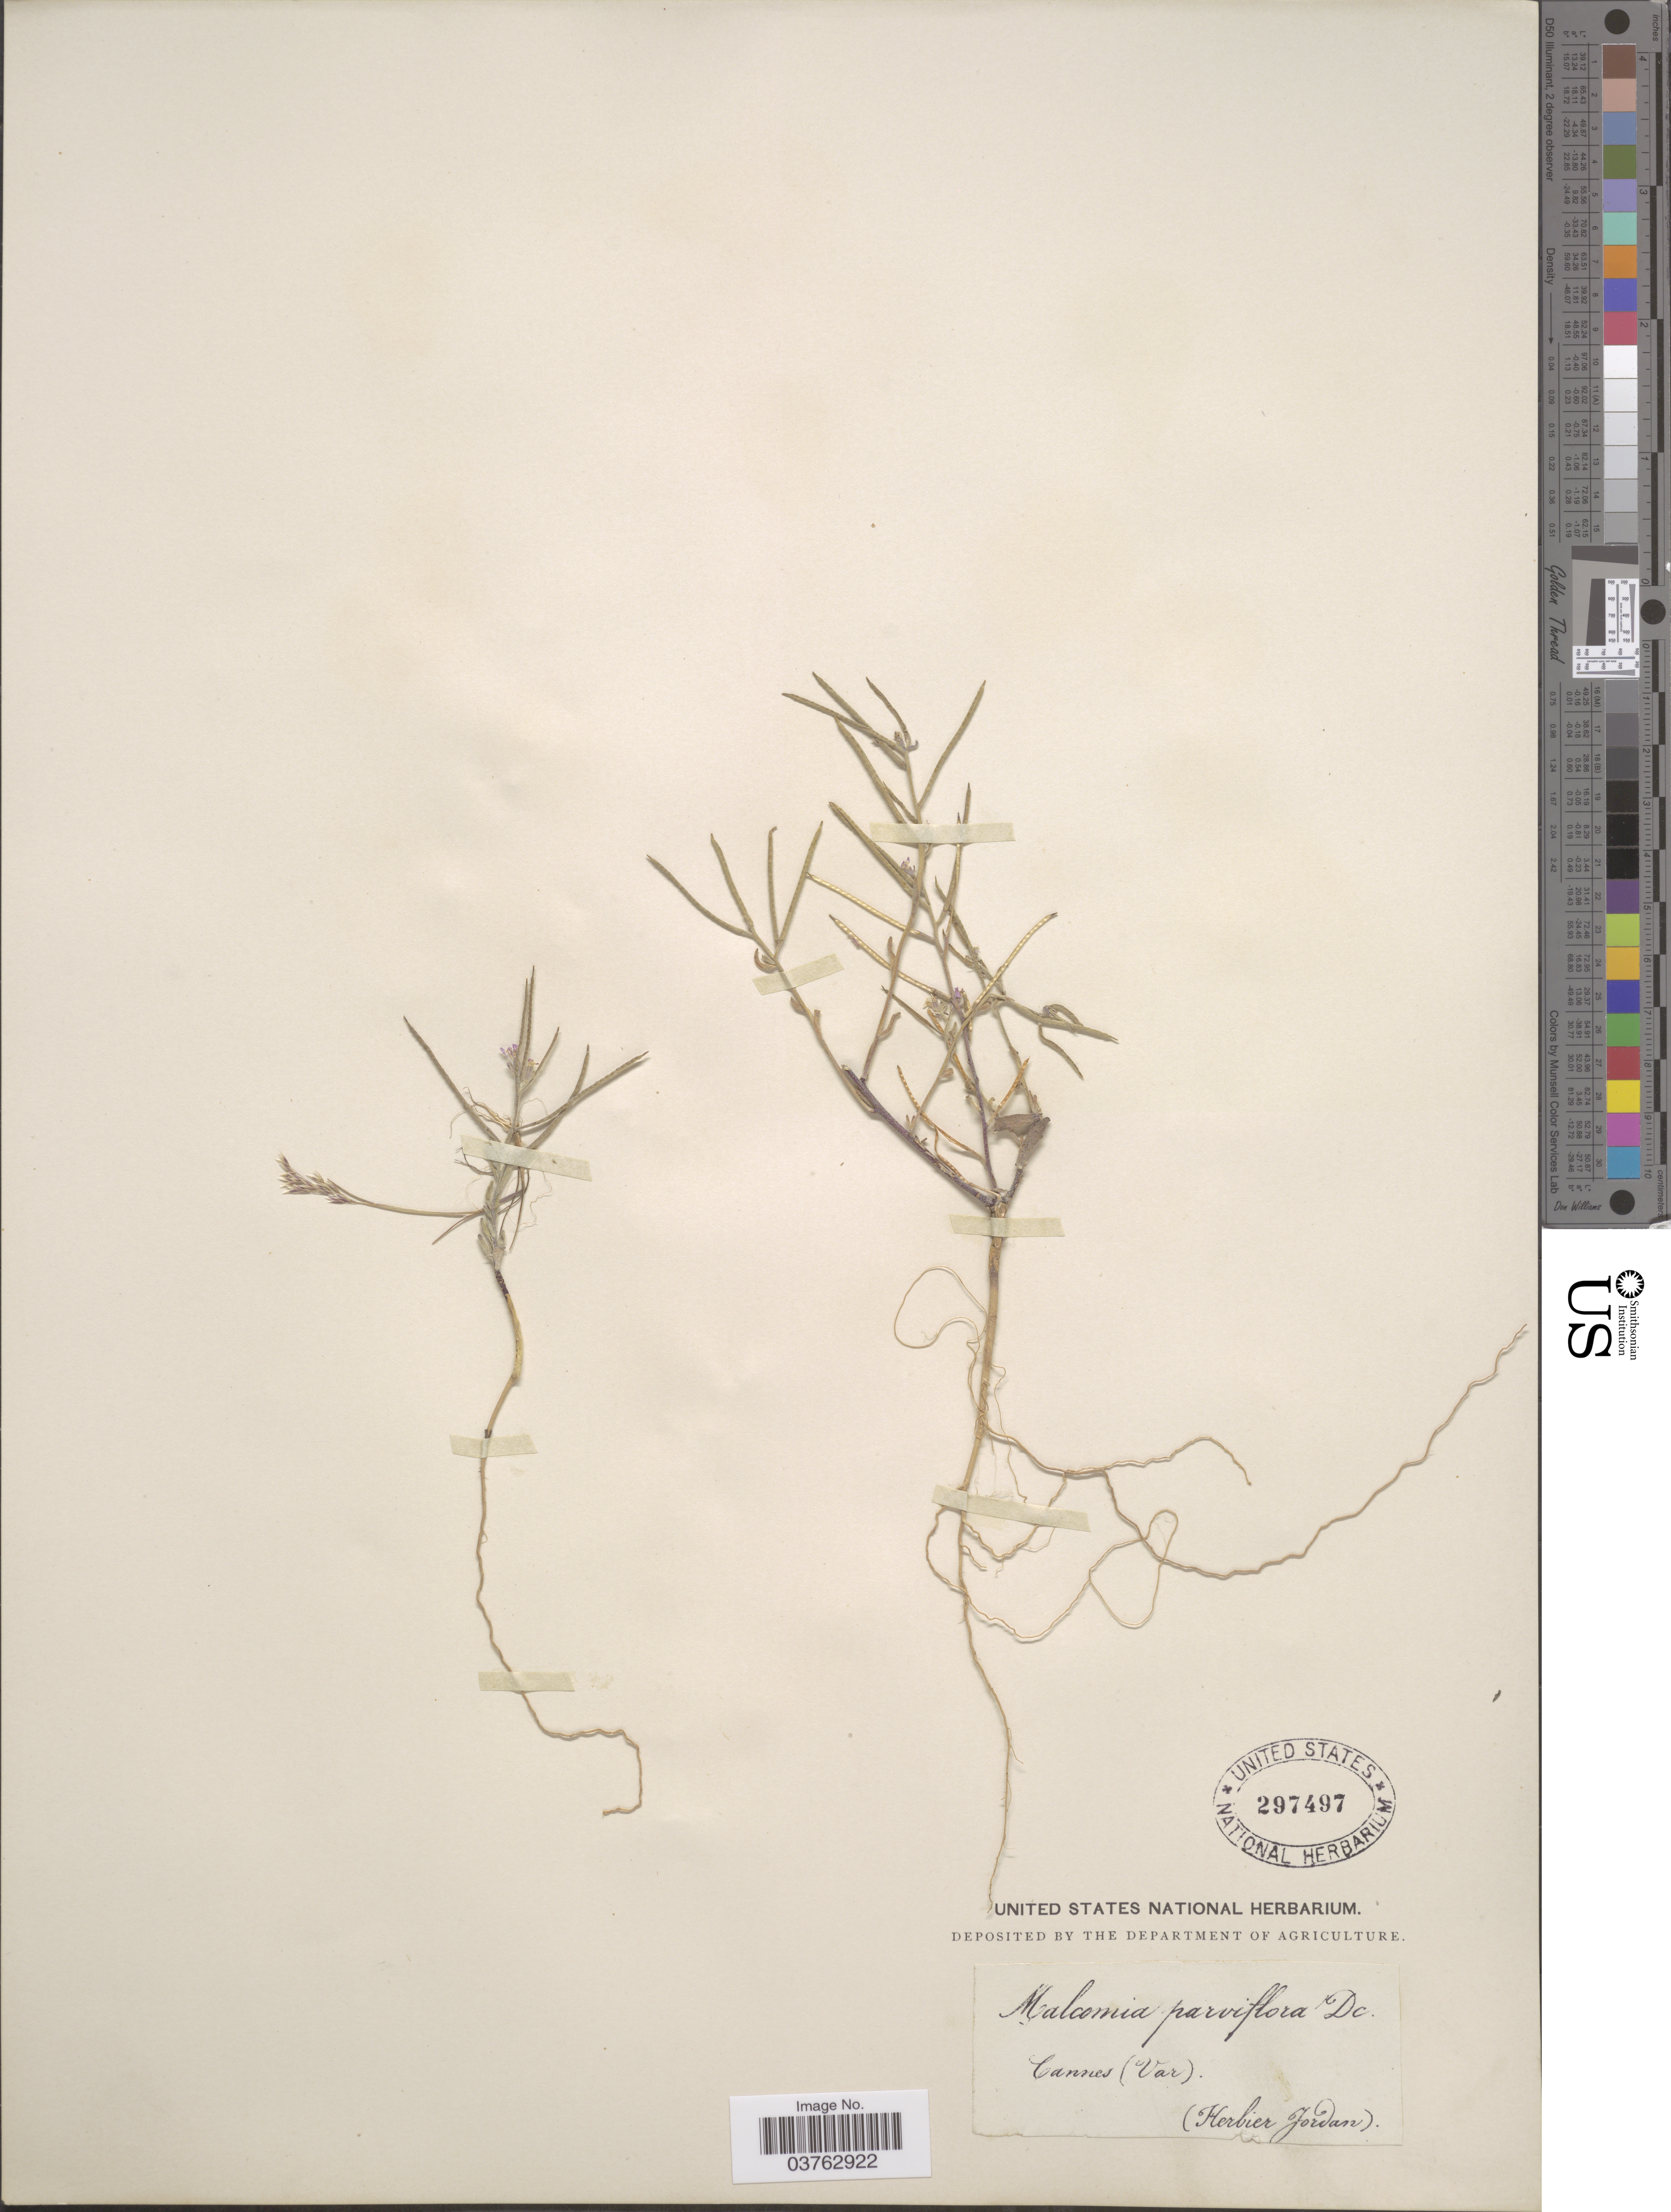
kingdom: Plantae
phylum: Tracheophyta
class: Magnoliopsida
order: Brassicales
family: Brassicaceae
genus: Malcolmia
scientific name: Malcolmia parviflora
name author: (DC.) DC.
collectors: ex herb. Jordan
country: France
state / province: Provence-Alpes-Côte d'Azur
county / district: Var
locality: Cannes (Var).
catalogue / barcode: US 297497